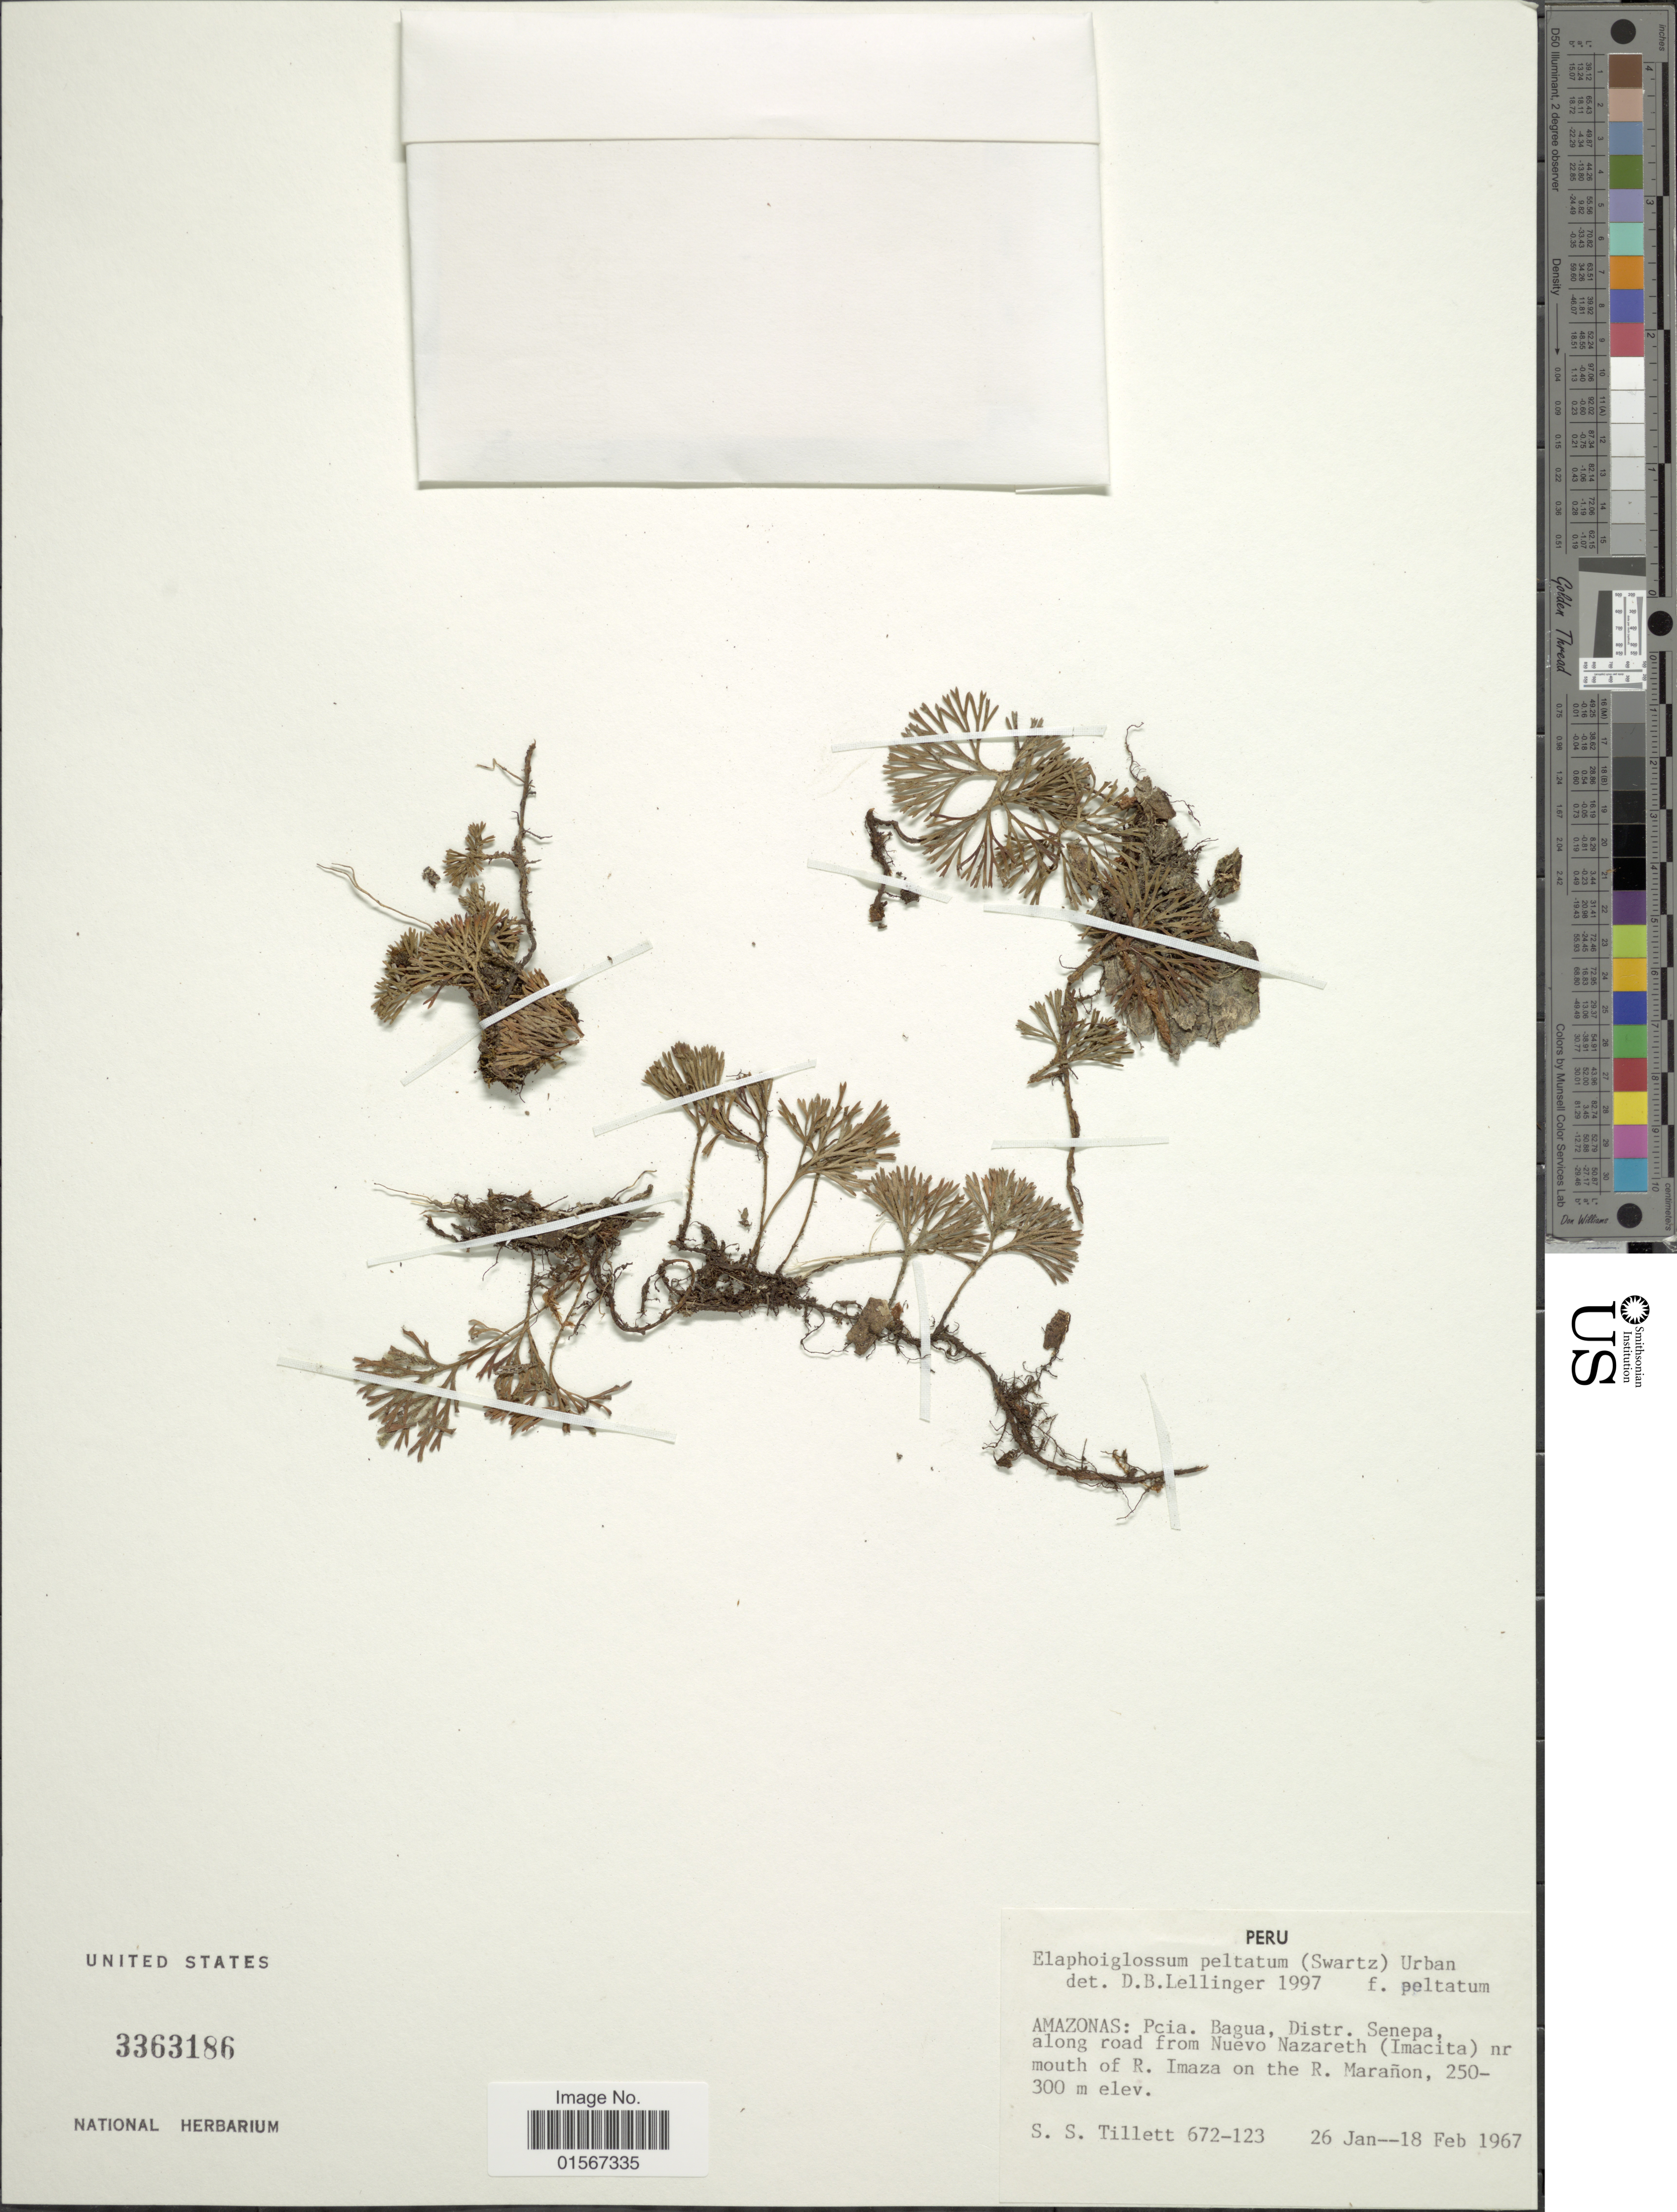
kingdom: Plantae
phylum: Tracheophyta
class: Polypodiopsida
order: Polypodiales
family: Dryopteridaceae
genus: Elaphoglossum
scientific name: Elaphoglossum peltatum f. flabellatum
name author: (Humb. & Bonpl. ex Willd.) Mickel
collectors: S. S. Tillett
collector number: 672-123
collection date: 1967-01-26/1967-02-18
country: Peru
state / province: Amazonas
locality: Peru, Amazonas: Pcia, Bagua, Distr. Senepa along road from Nuevo Nazareth (IMacita) nr mouth of R. Imaza on the R. Maroñon.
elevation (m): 250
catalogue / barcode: US 3363186